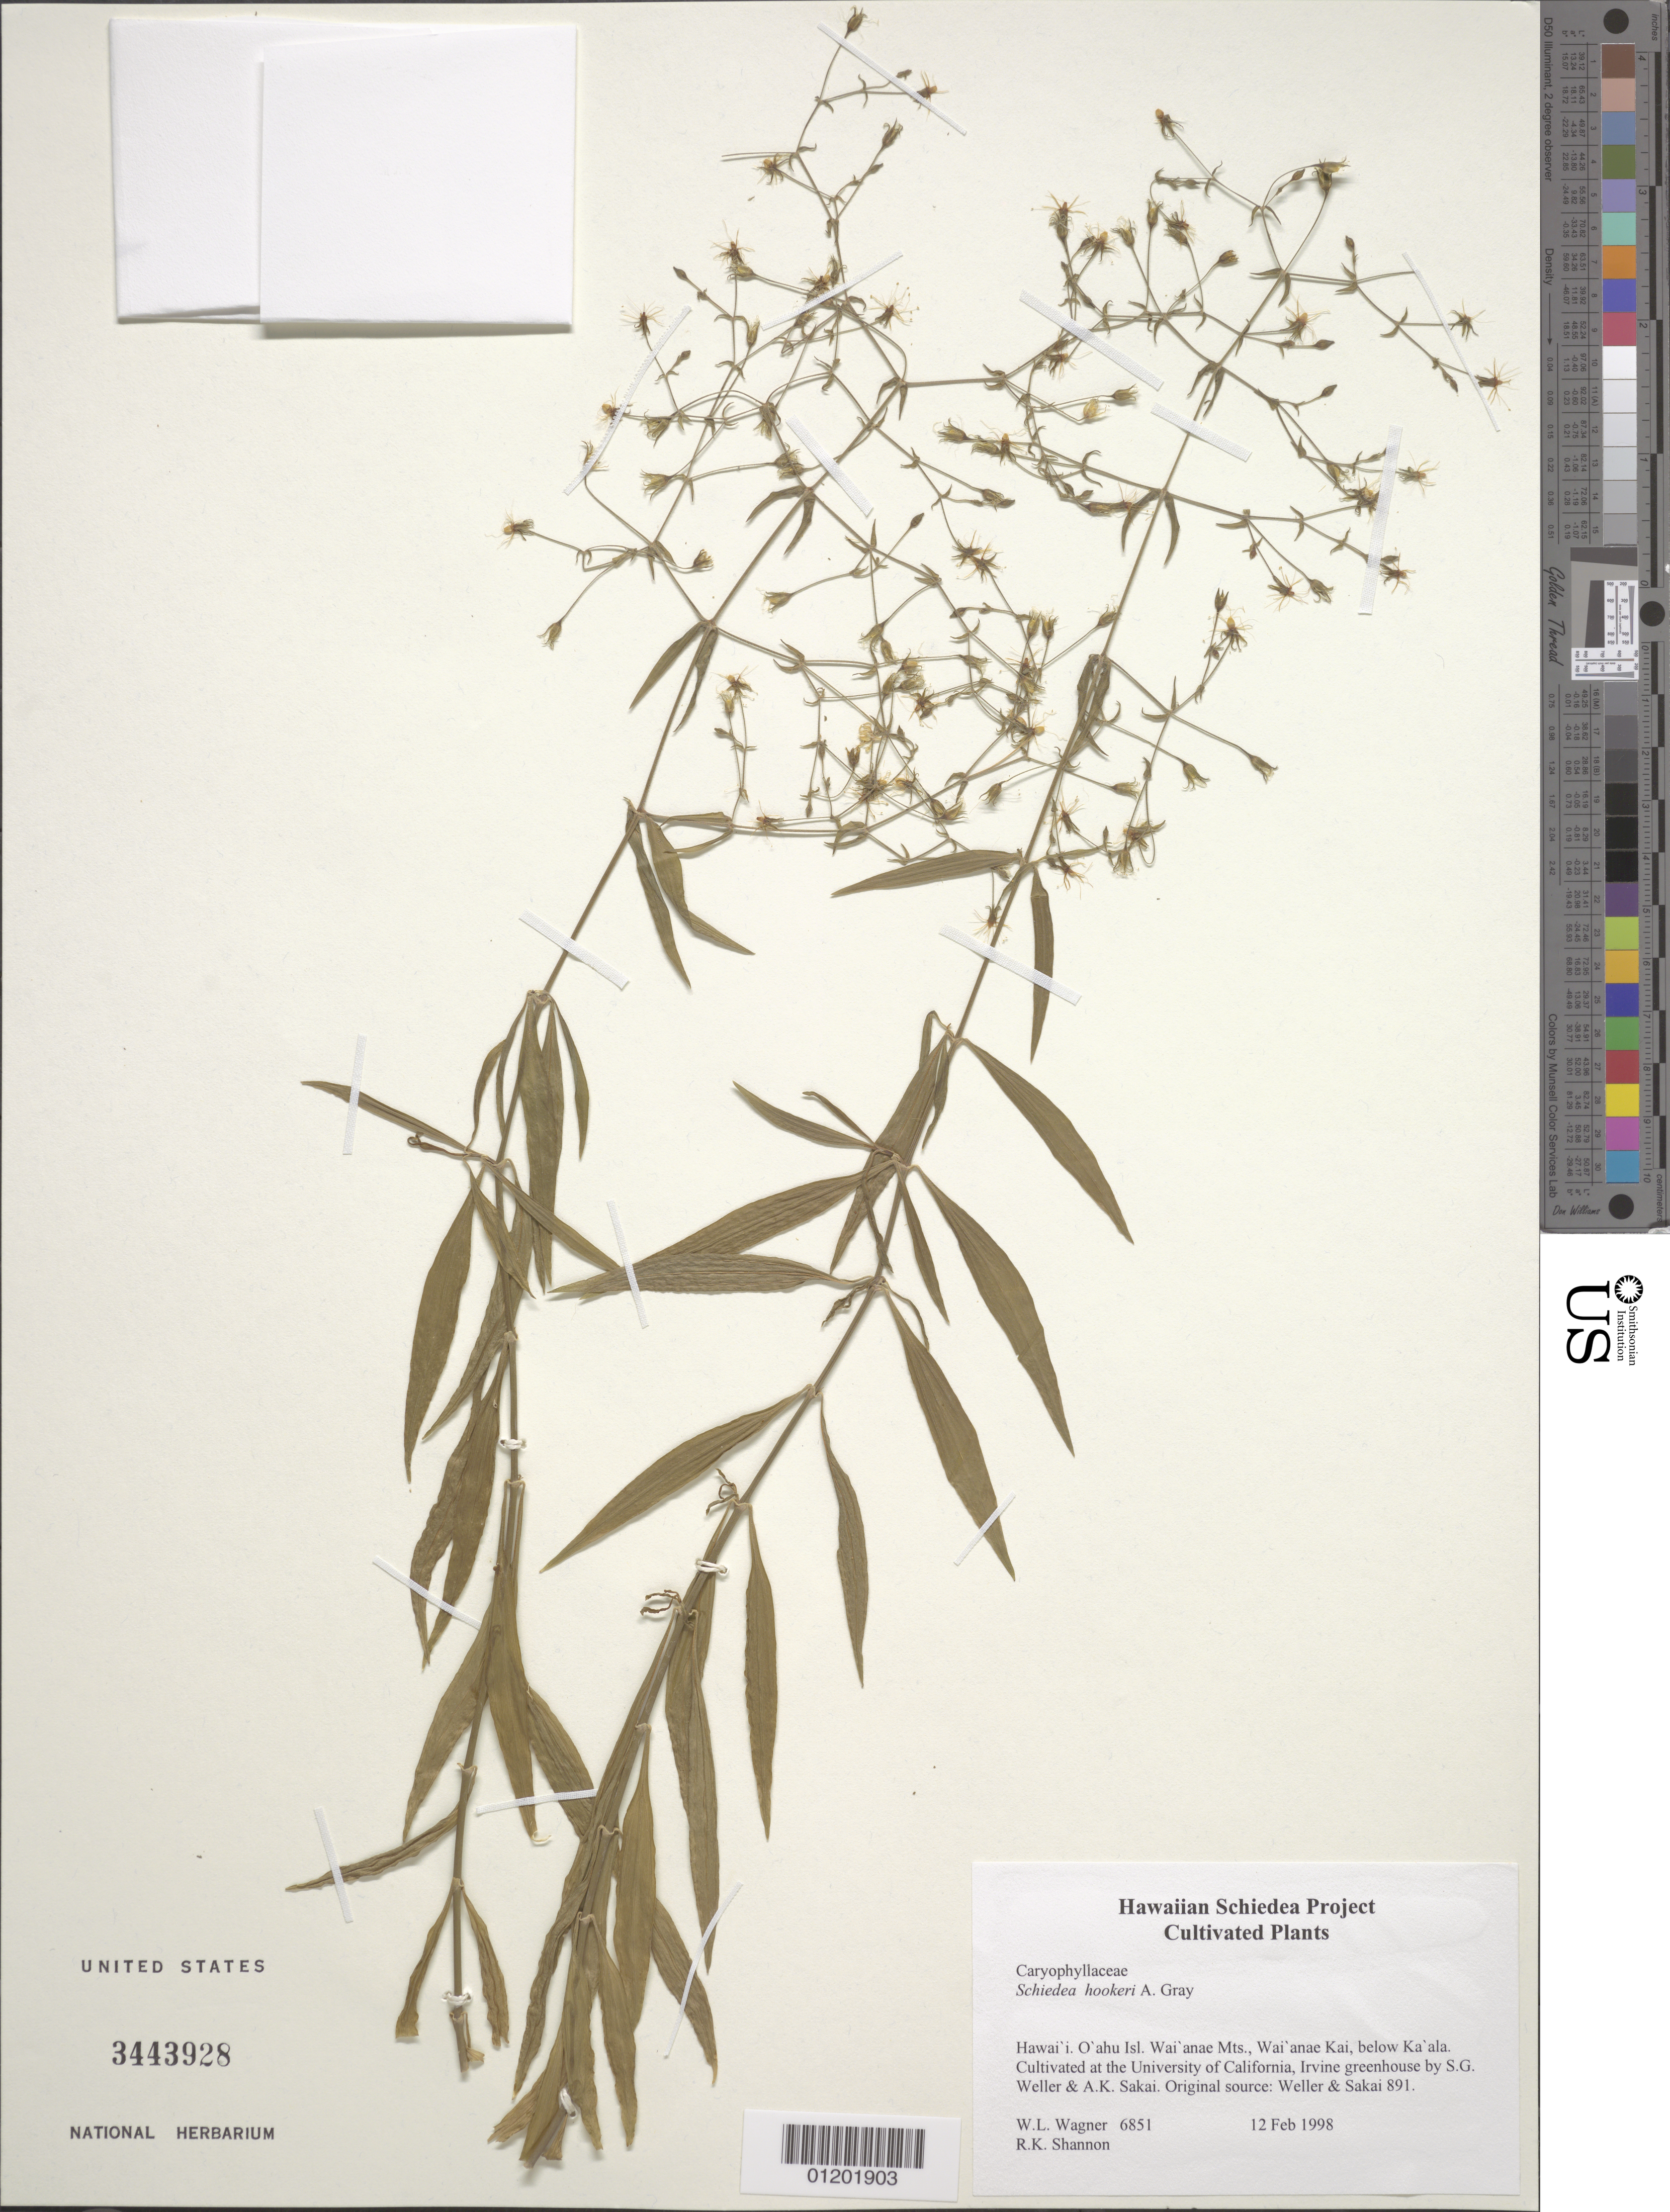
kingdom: Plantae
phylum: Tracheophyta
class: Magnoliopsida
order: Caryophyllales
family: Caryophyllaceae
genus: Schiedea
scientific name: Schiedea hookeri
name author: A. Gray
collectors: W. L. Wagner & R. Shannon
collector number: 6851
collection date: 1998-02-11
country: United States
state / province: California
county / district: Orange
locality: University of California, Irvine greenhouse.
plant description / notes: Cultivated at the University of California, Irvine greenhouse by S.G. Weller & A.K. Sakai. Original source: Weller & Sakai 891.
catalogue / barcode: US 3443928